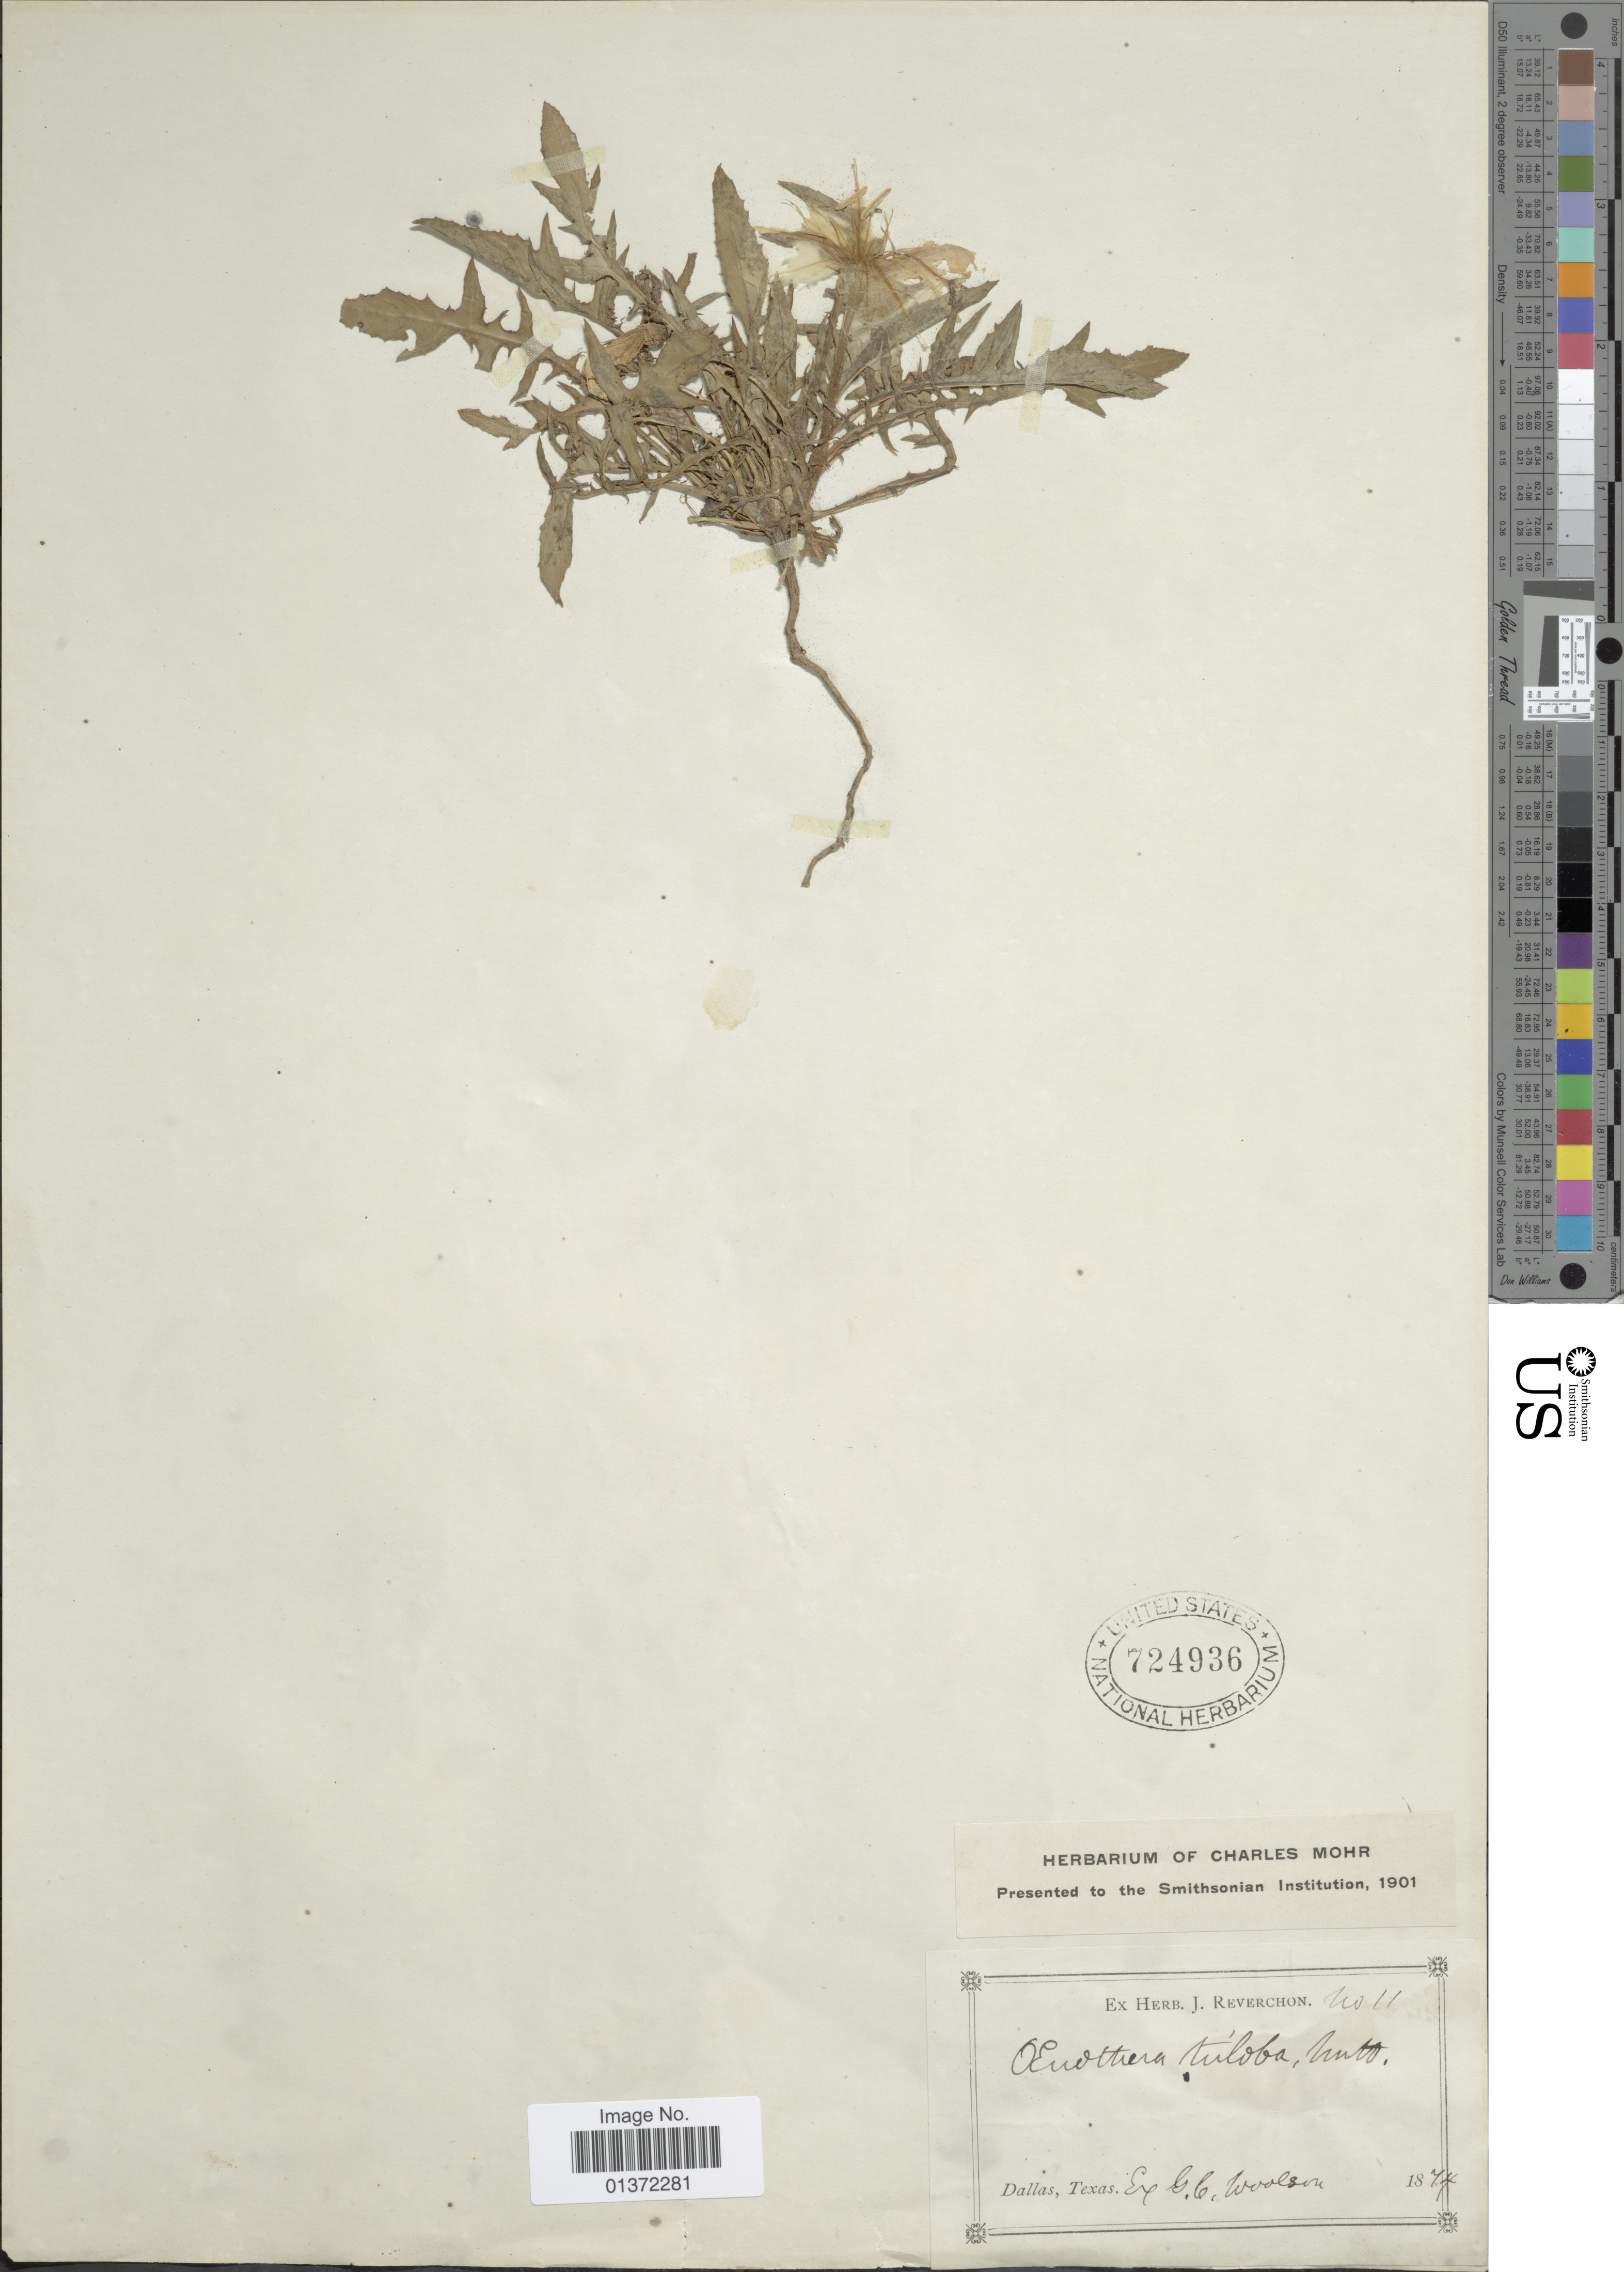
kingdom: Plantae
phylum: Tracheophyta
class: Magnoliopsida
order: Myrtales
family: Onagraceae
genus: Oenothera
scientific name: Oenothera triloba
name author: Nutt.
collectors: G. C. Woolson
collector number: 11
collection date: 1874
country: United States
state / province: Texas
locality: Dallas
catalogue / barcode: US 724936